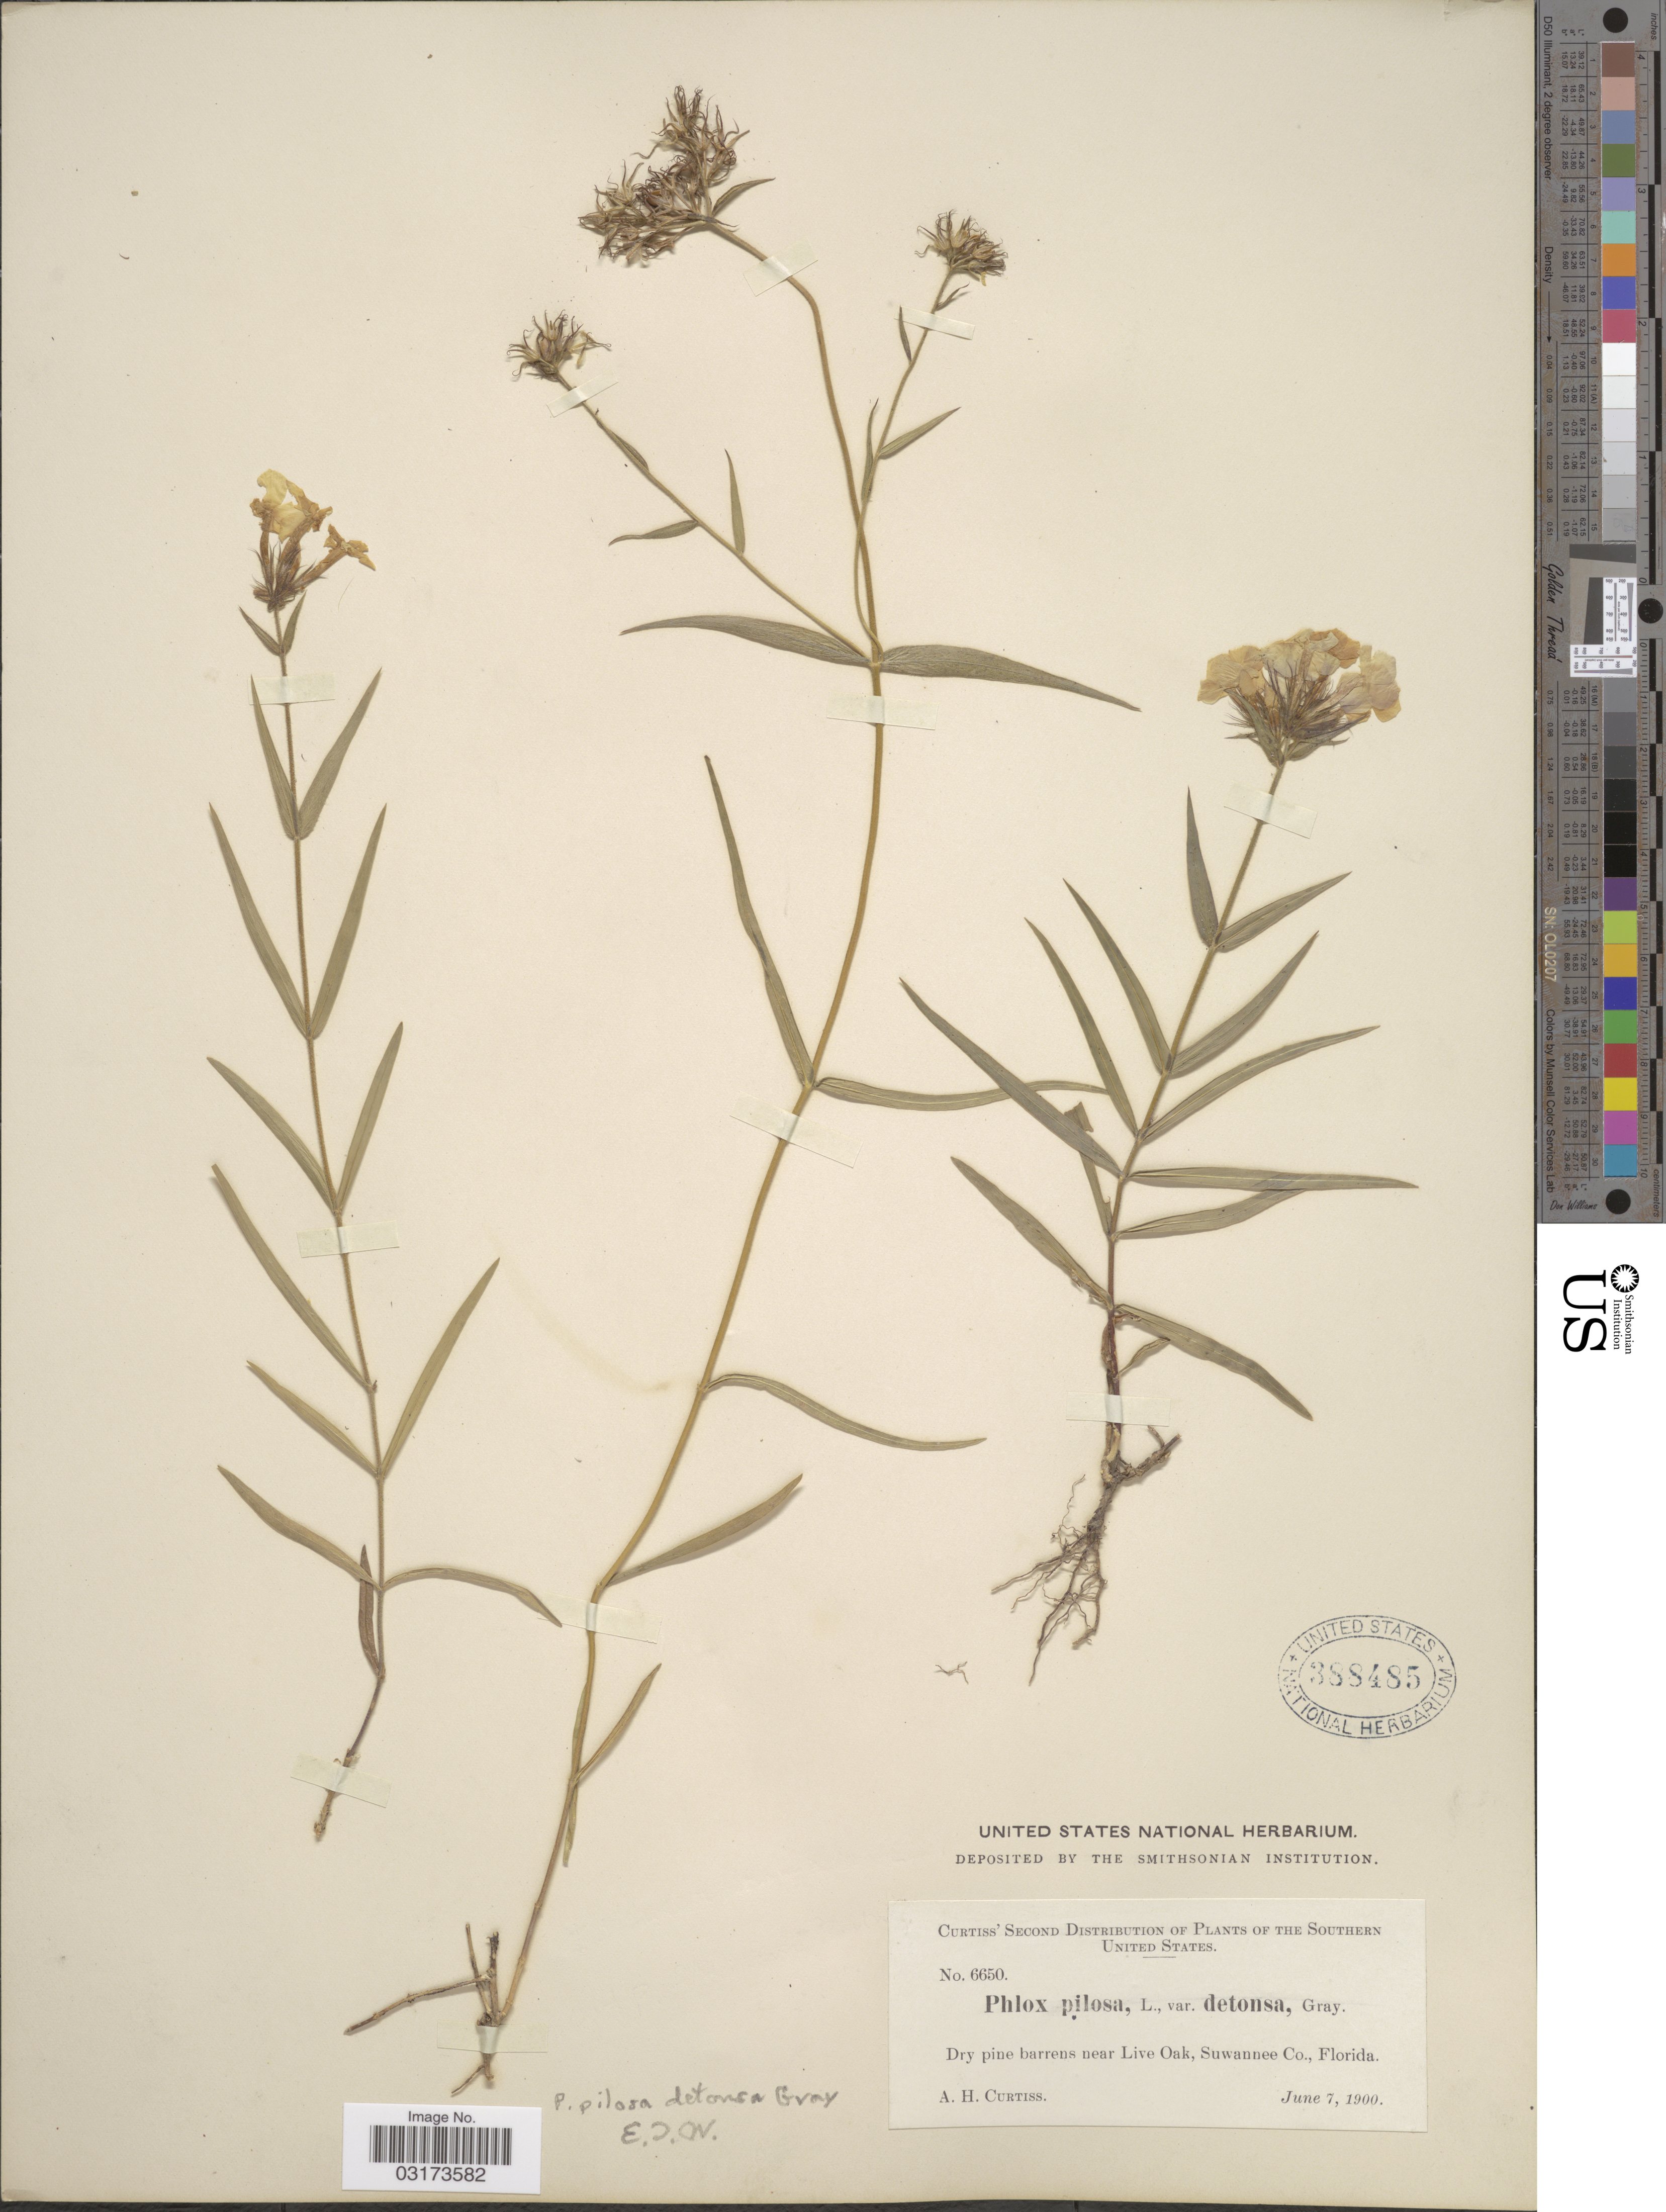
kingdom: Plantae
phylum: Tracheophyta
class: Magnoliopsida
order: Ericales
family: Polemoniaceae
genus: Phlox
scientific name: Phlox pilosa var. detonsa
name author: A. Gray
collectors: A. H. Curtiss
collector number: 6650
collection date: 1900-06-07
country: United States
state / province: Florida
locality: Southern United States. Dry pine barrens near Live Oak, Suwannee Co.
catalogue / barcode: US 388485